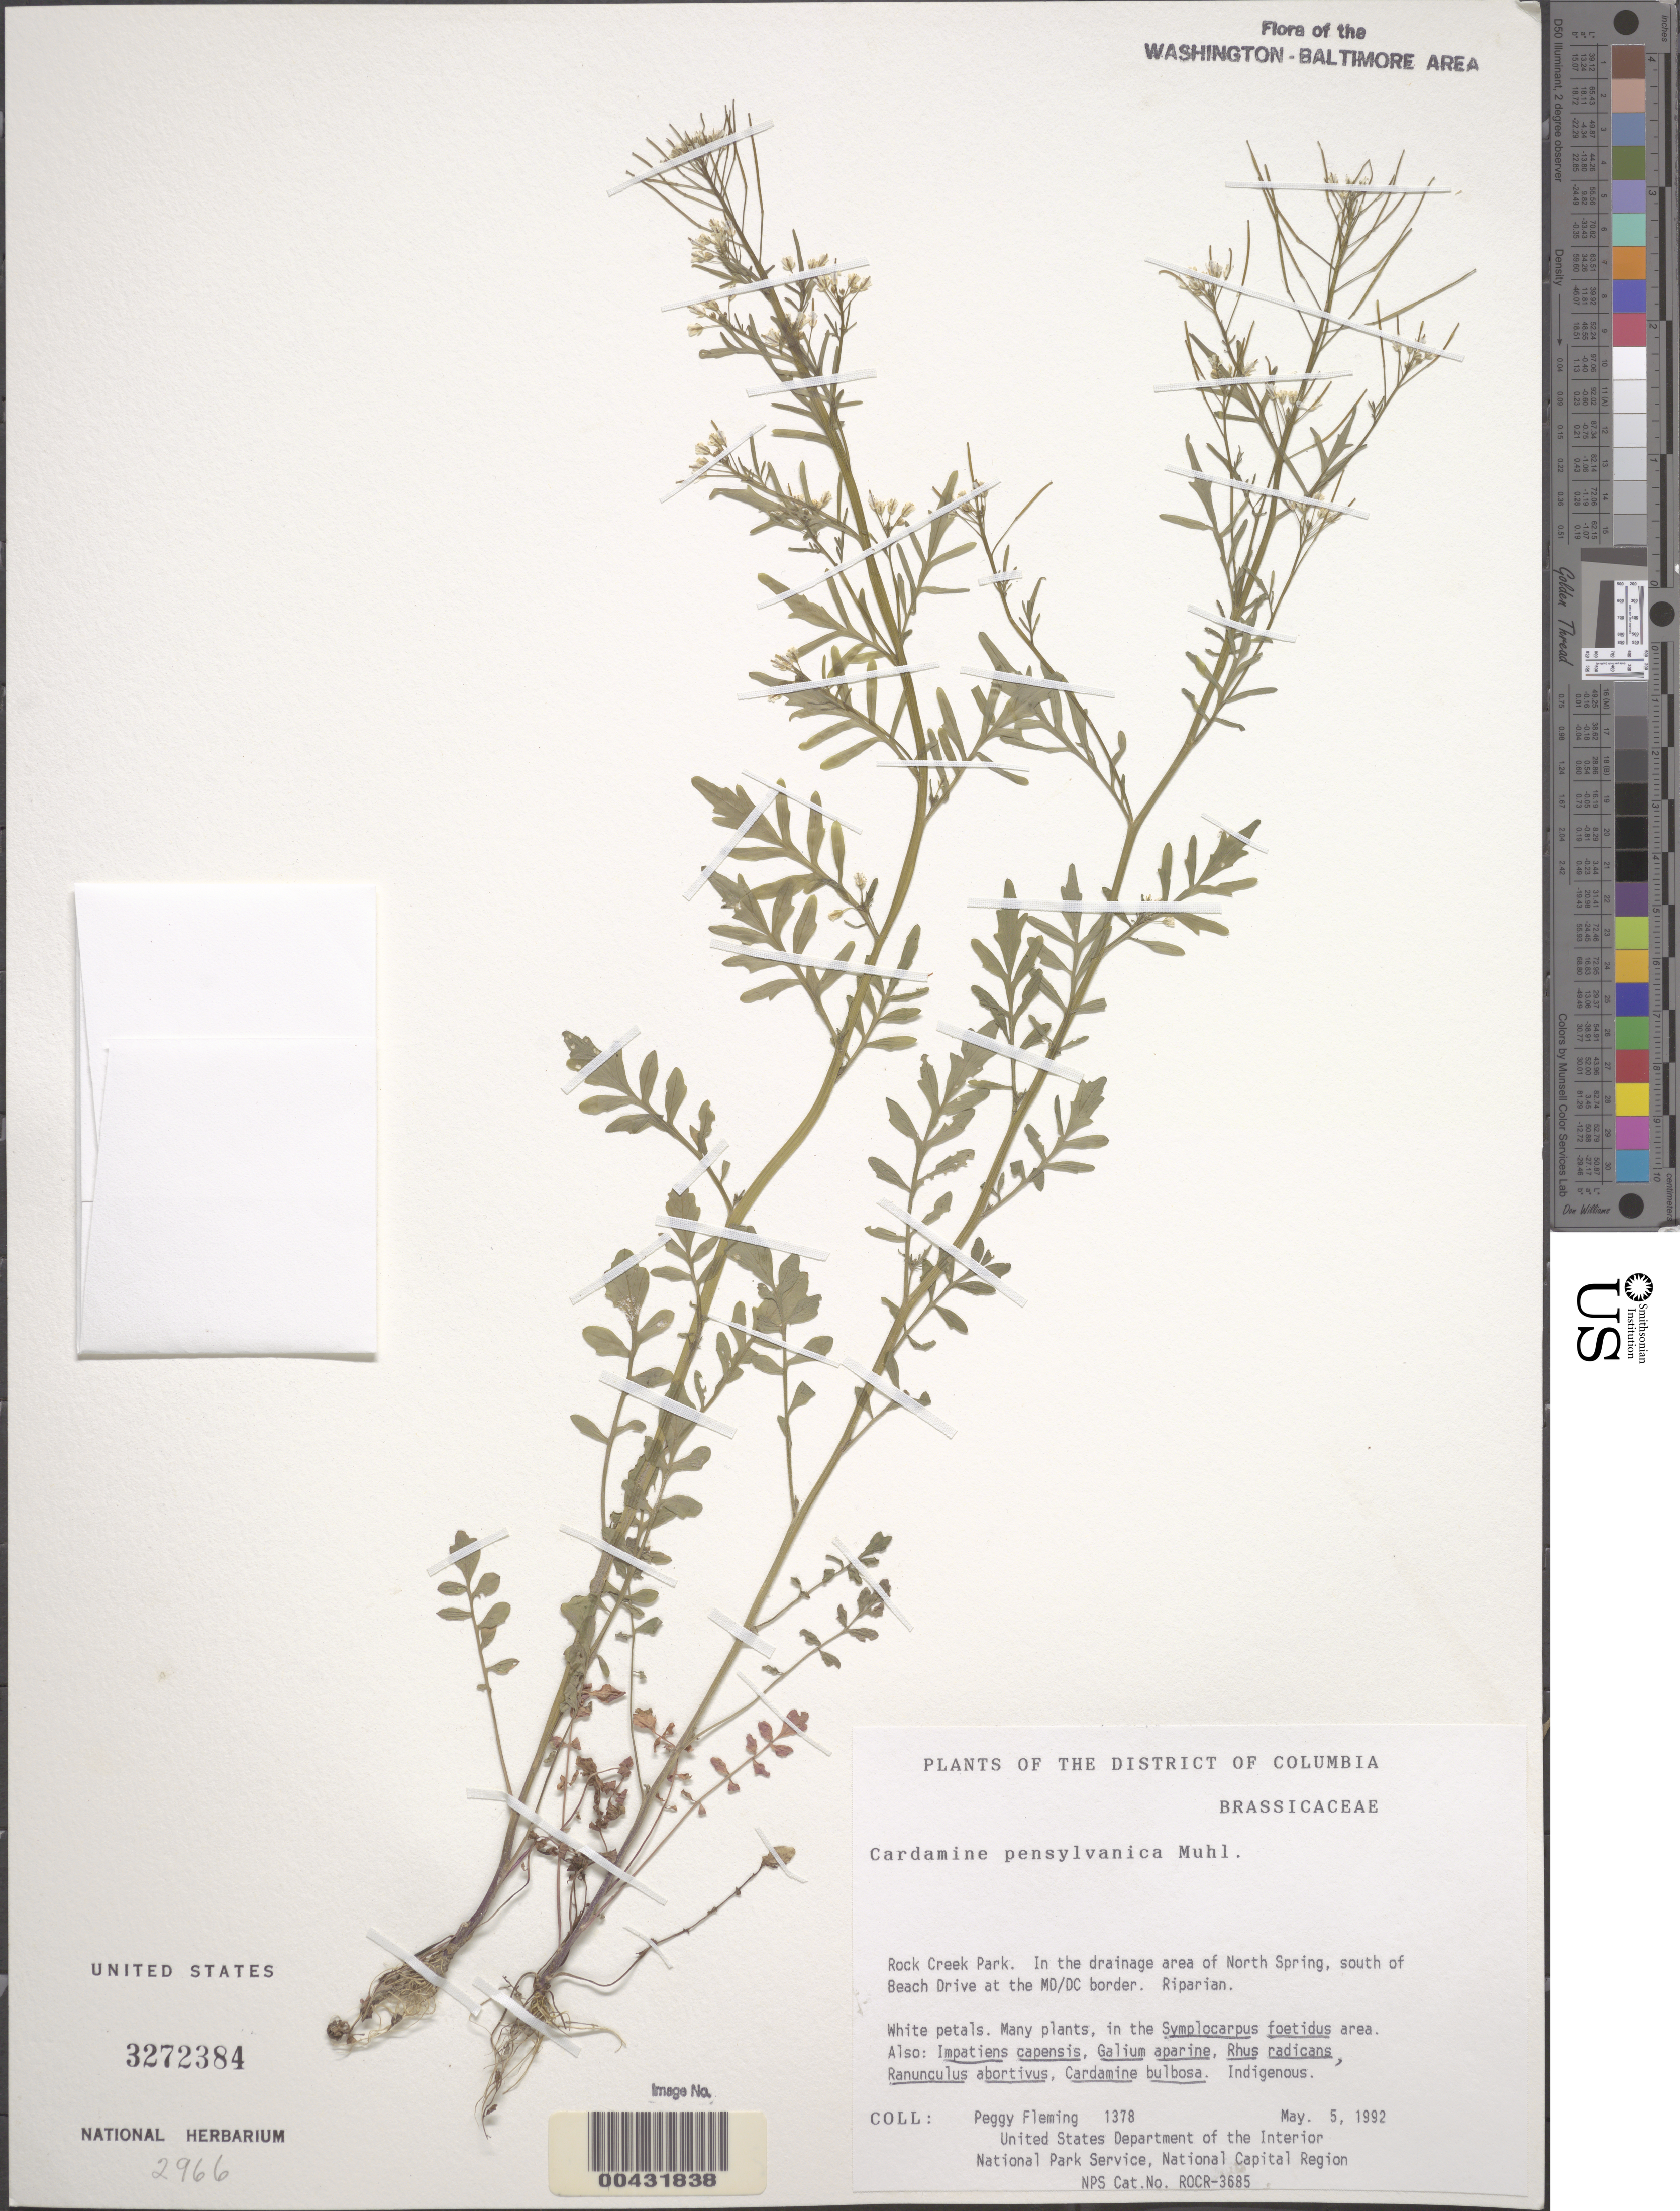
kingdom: Plantae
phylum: Tracheophyta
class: Magnoliopsida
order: Brassicales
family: Brassicaceae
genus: Cardamine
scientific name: Cardamine pensylvanica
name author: Muhl. ex Willd.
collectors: P. Fleming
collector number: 1378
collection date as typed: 05 May 1992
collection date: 1992-05-05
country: United States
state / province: District of Columbia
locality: Rock Creek Park, North Spring, S of Beach Drive at the MD and DC border Rock Creek Park & vicinity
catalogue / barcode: US 3272384